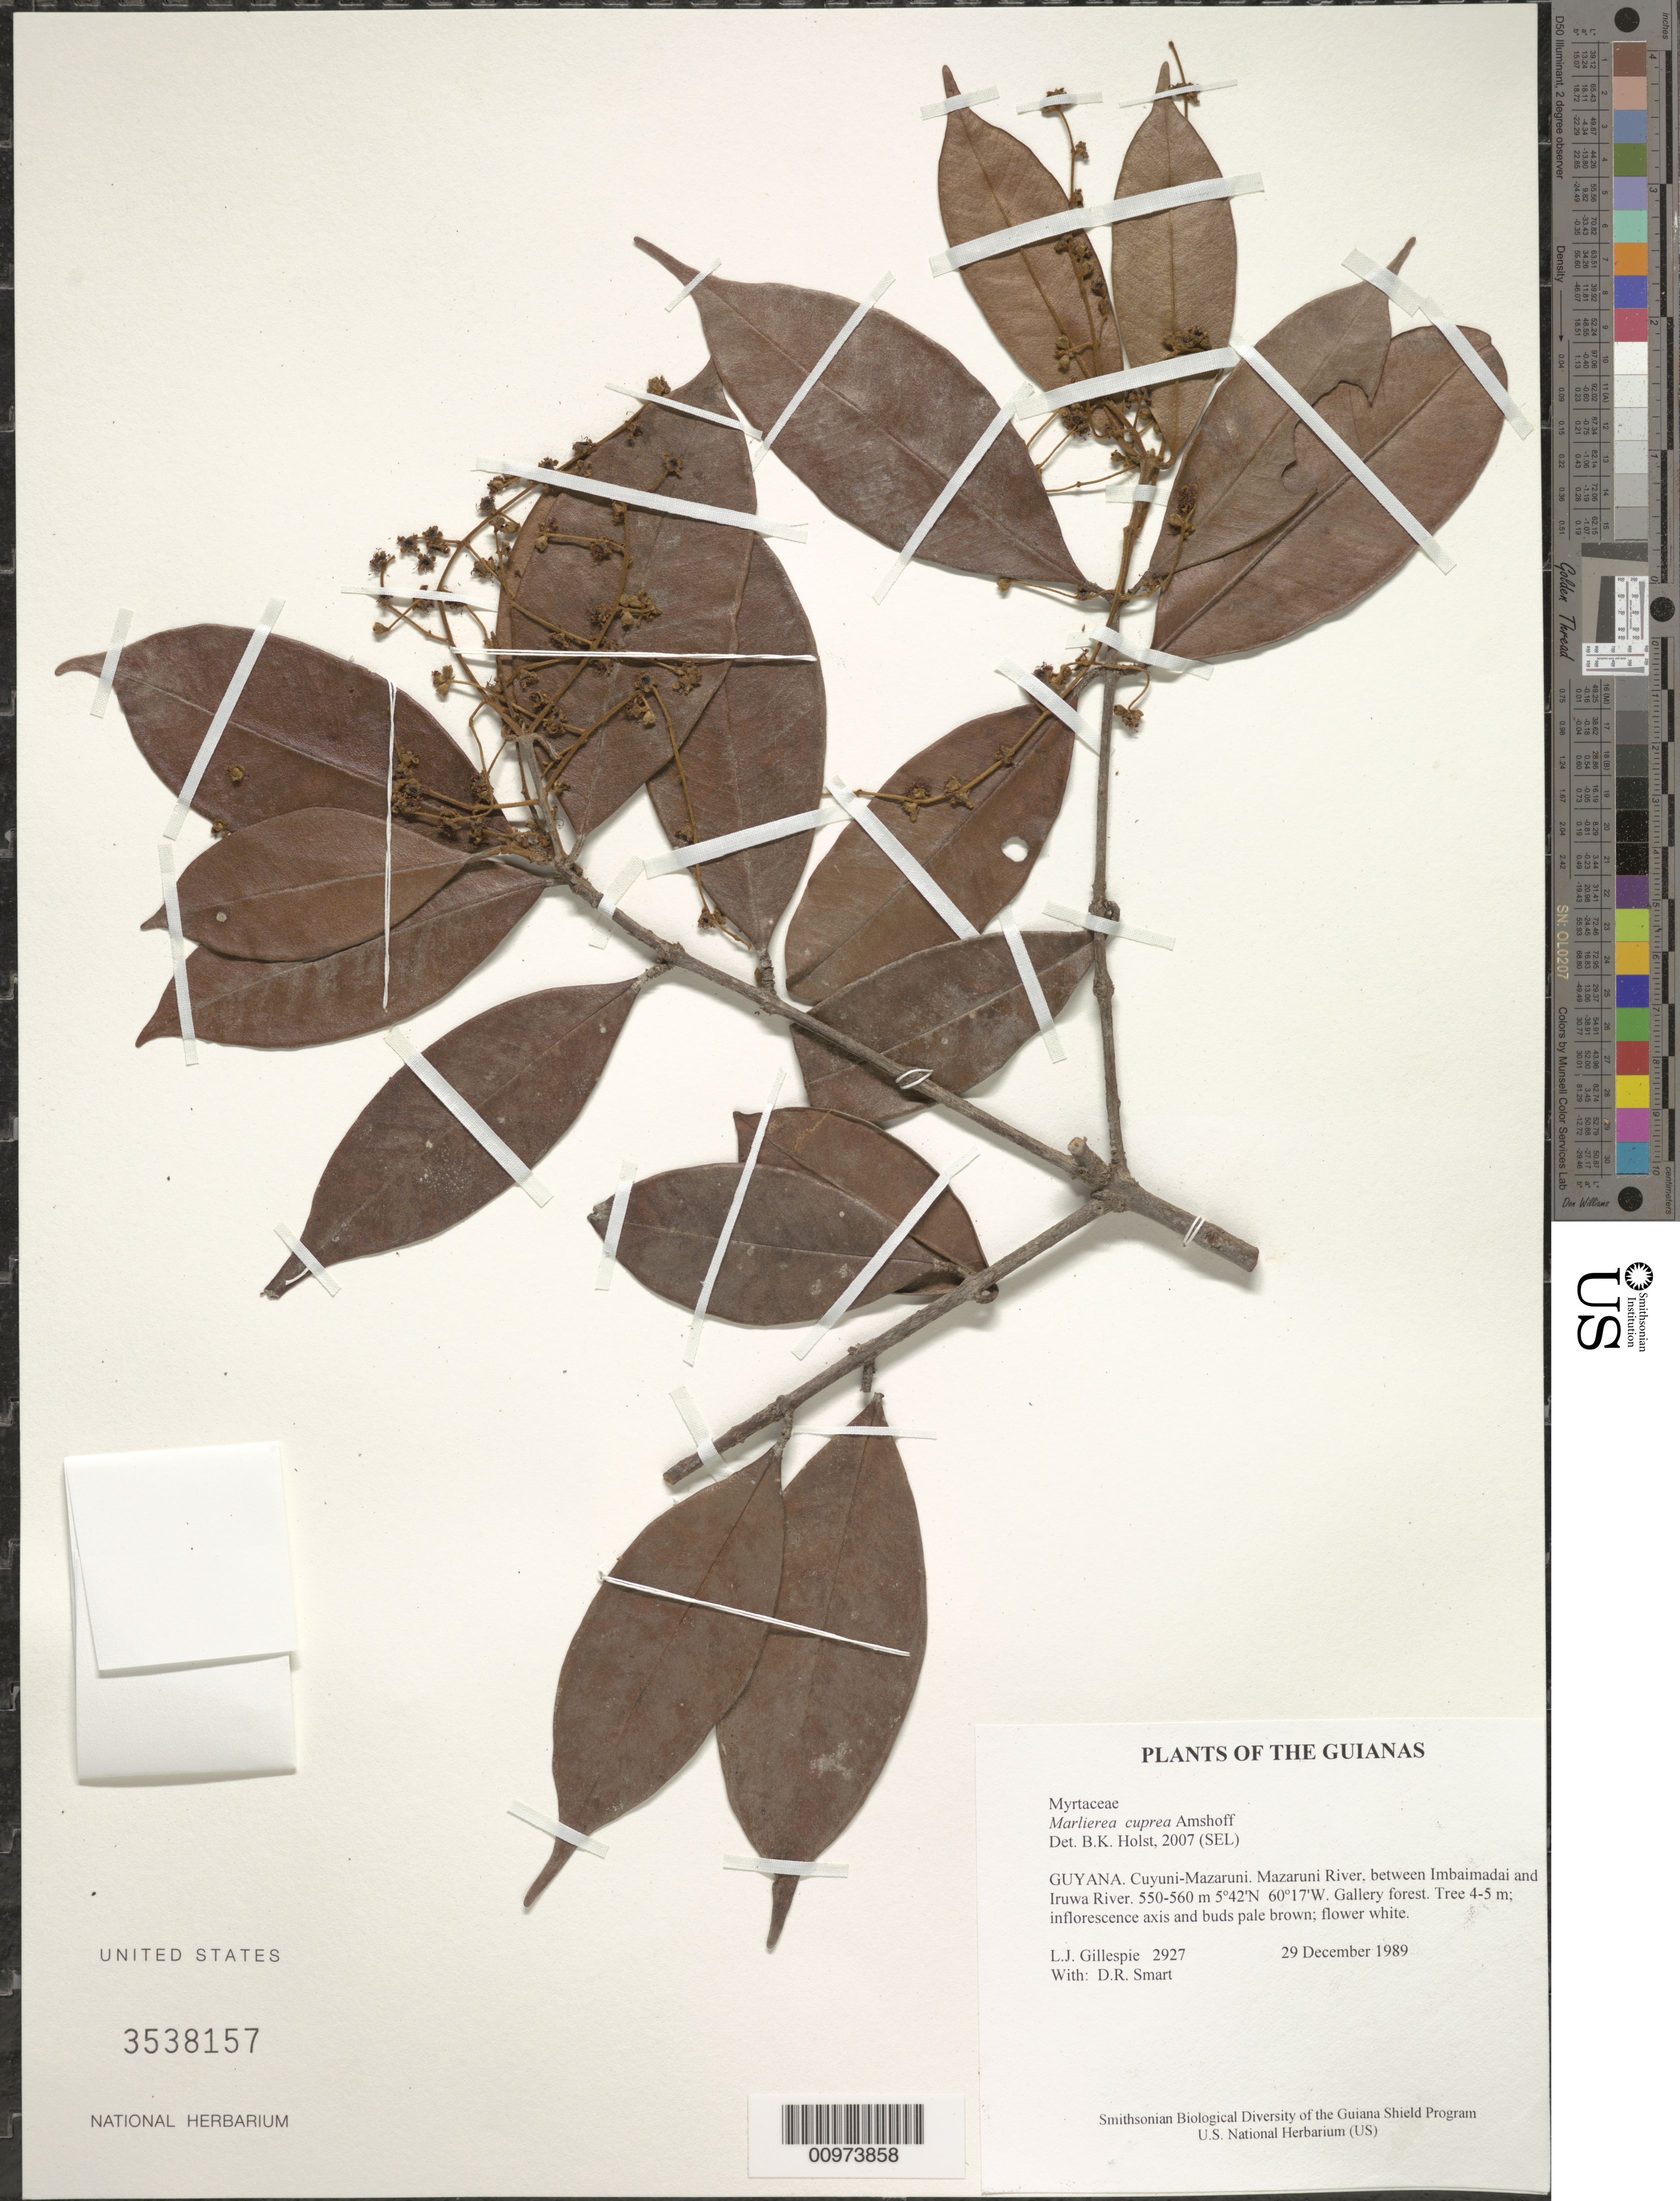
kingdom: Plantae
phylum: Tracheophyta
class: Magnoliopsida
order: Myrtales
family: Myrtaceae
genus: Myrcia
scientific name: Myrcia neocuprea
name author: E. Lucas & C.E. Wilson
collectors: L. J. Gillespie & D. R. Smart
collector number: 2927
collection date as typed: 29 December 1989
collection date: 1989-12-29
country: Guyana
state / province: Cuyuni-Mazaruni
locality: Mazaruni River, between Imbaimadai and Iruwa River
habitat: Gallery forest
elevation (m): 550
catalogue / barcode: US 3538157